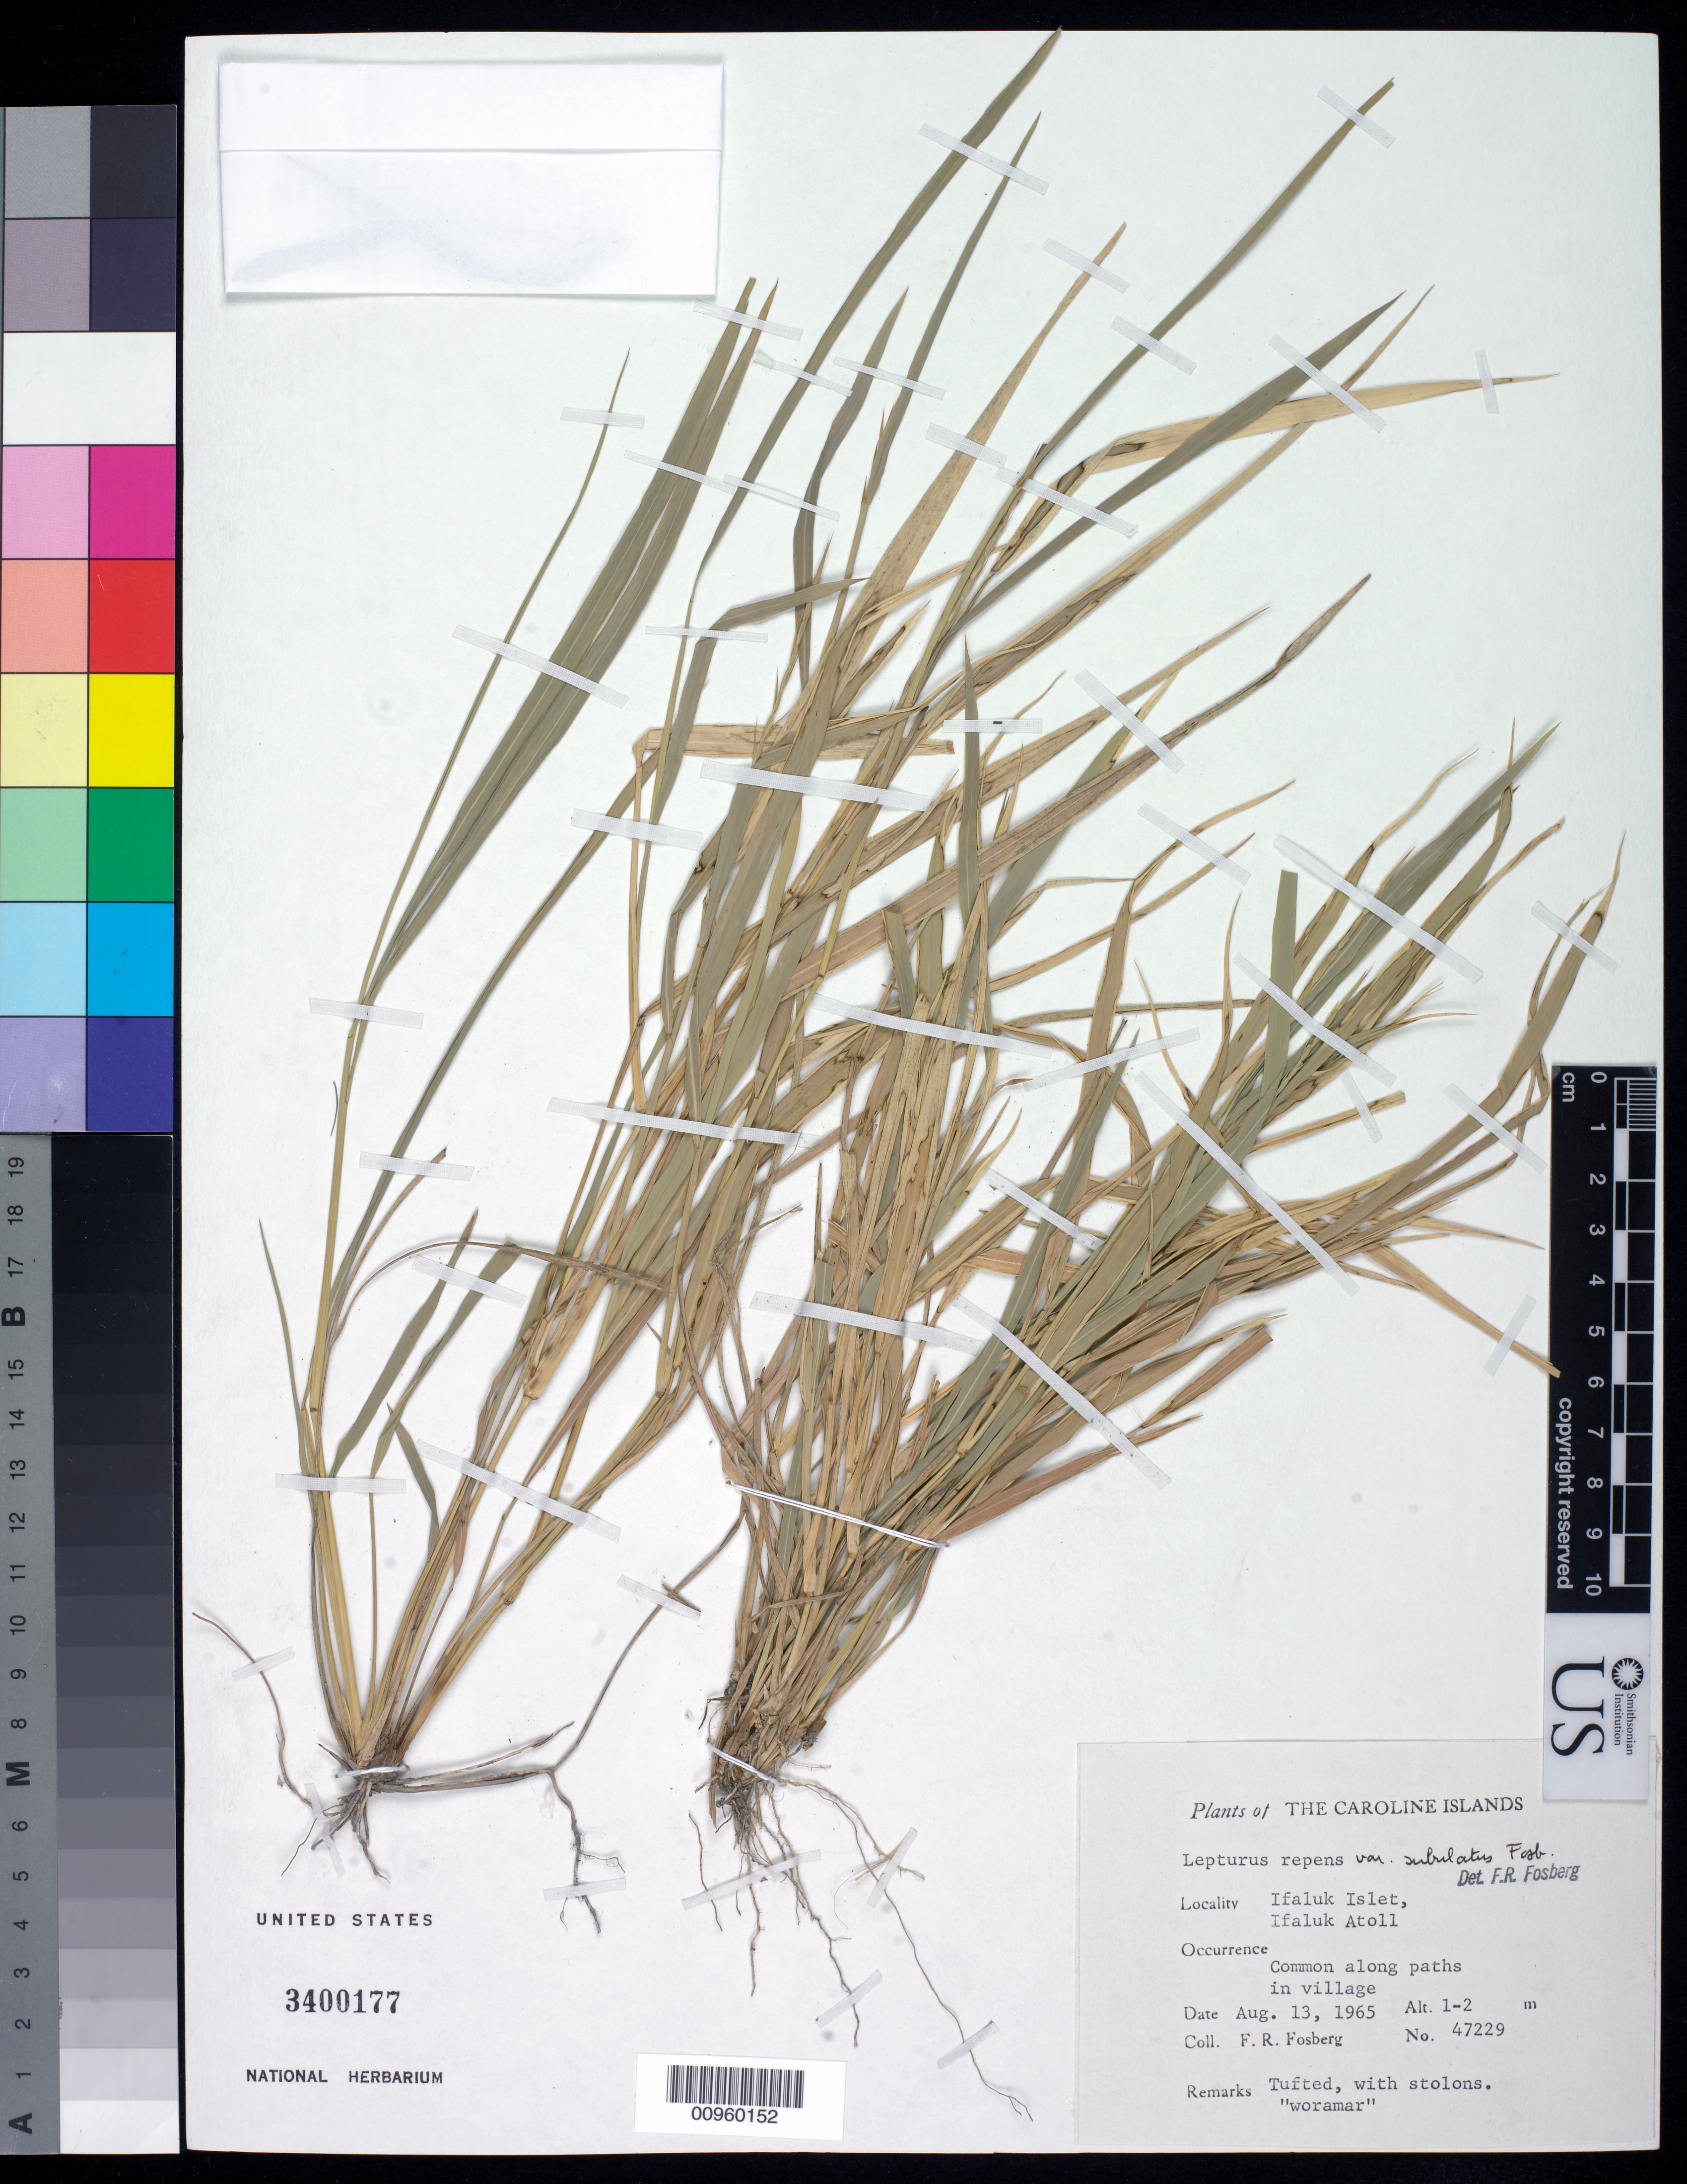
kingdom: Plantae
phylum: Tracheophyta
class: Liliopsida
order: Poales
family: Poaceae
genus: Lepturus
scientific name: Lepturus repens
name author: (J.R. Forst.) R. Br.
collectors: F. R. Fosberg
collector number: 47229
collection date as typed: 13 Aug 1965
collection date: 1965-08-13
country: Micronesia, Federated States of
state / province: Yap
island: Ifalik (Ifaluk) Atoll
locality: Ifalik Islet, Common along paths in village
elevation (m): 1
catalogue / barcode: US 3400177